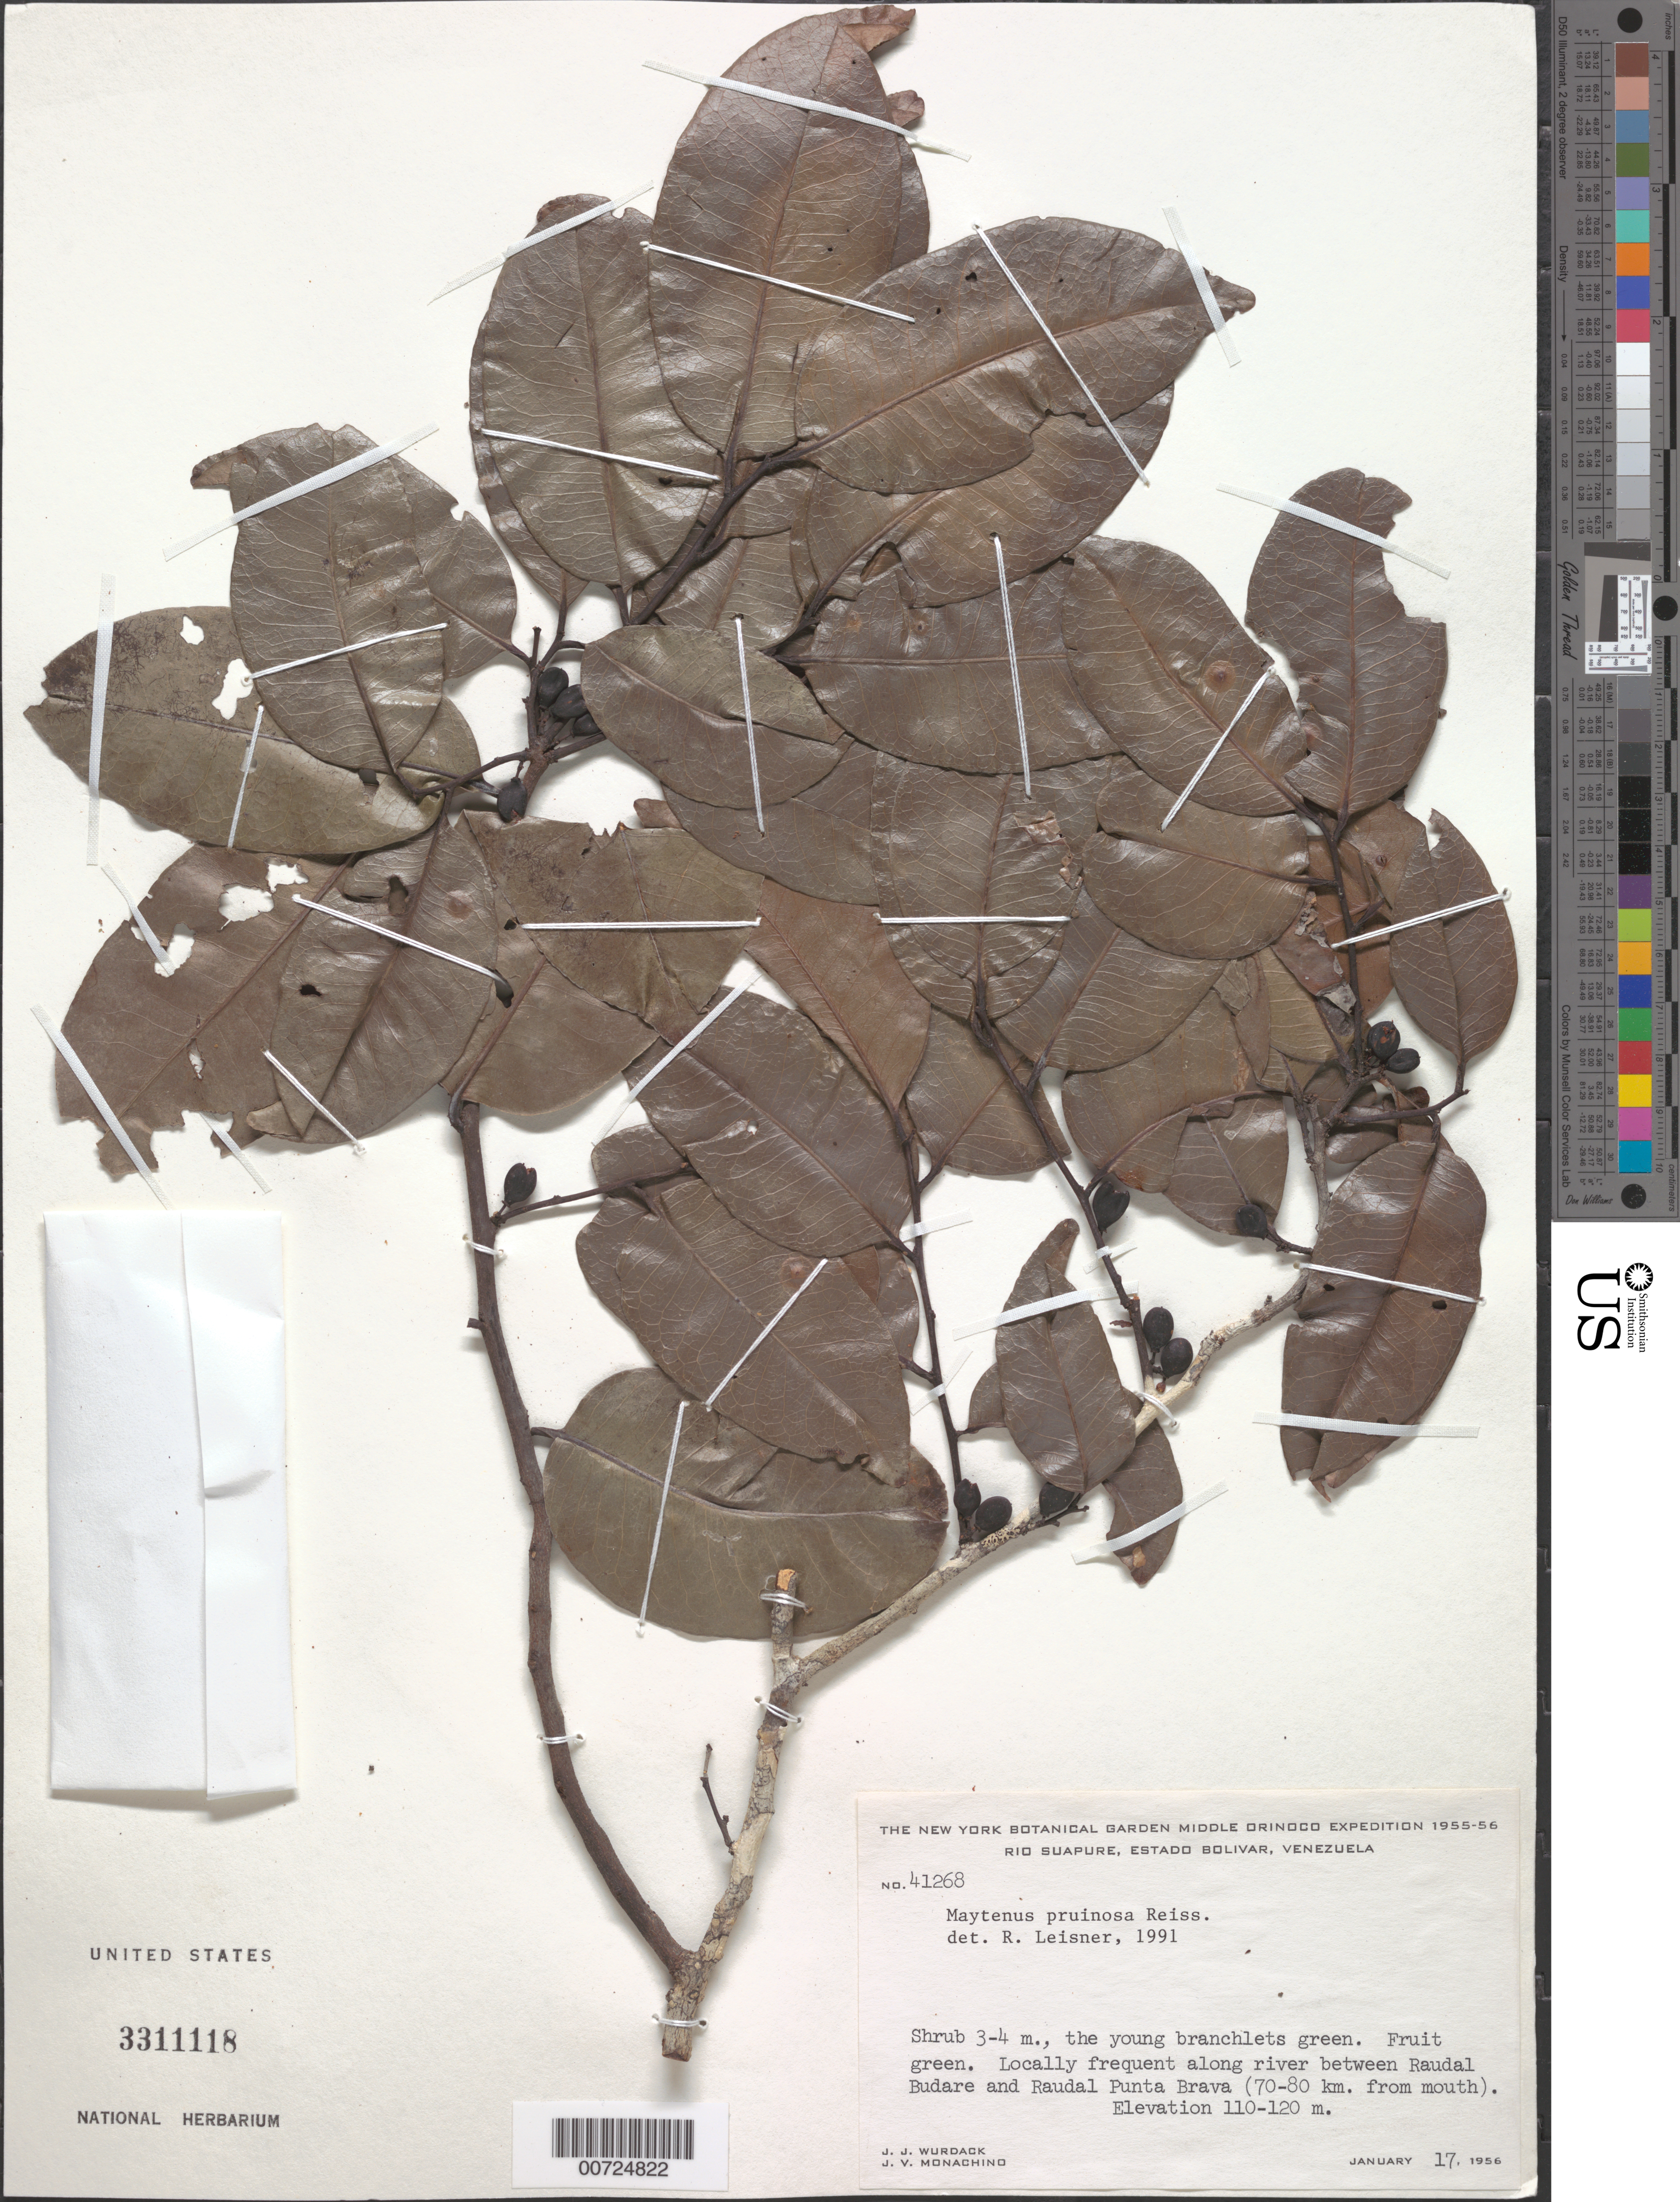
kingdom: Plantae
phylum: Tracheophyta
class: Magnoliopsida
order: Celastrales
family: Celastraceae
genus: Maytenus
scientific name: Maytenus pruinosa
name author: Reissek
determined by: Liesner, R. L.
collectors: J. J. Wurdack & J. V. Monachino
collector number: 41268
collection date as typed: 17-Jan-56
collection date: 1956-01-17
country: Venezuela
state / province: Bolívar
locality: Río Suapure, between Raudal Budare and Raudal Pta. Brava, 70-80 km from mouth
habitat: Along river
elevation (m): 110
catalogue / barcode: US 3311118